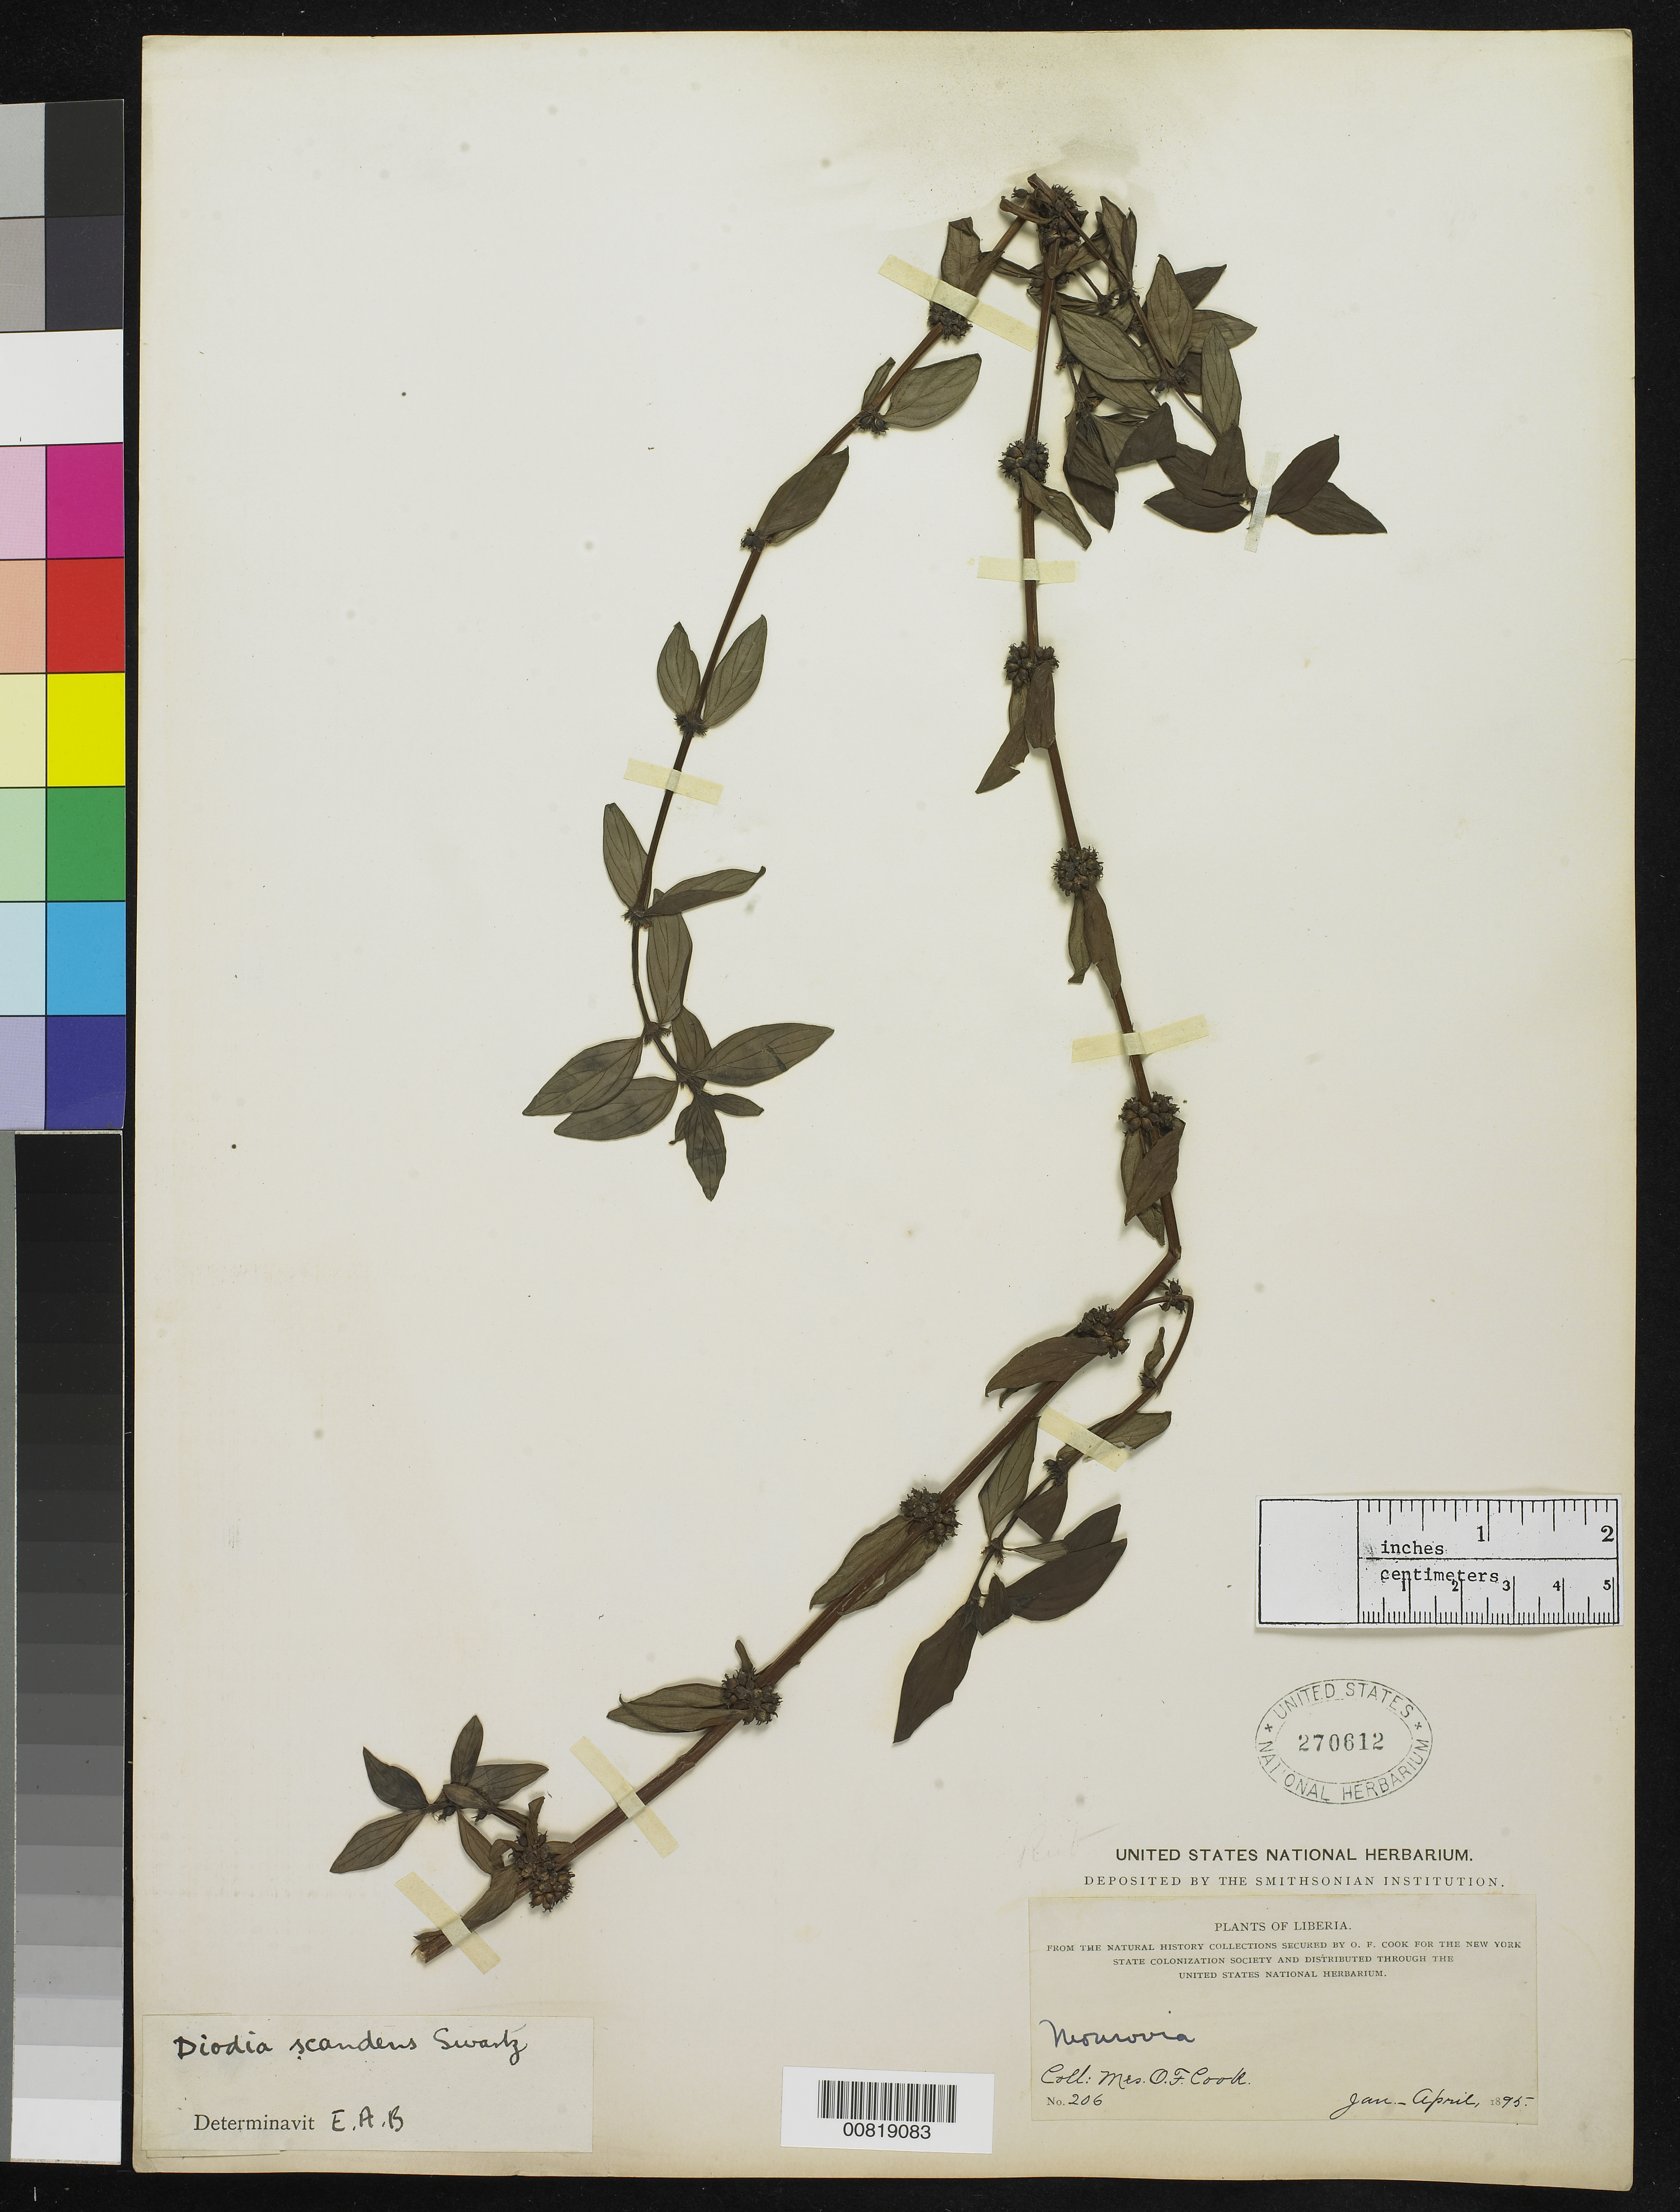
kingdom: Plantae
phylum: Tracheophyta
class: Magnoliopsida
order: Gentianales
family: Rubiaceae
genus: Diodia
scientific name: Diodia scandens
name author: Sw.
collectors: Alice C. Cook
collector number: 206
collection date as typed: Jan 1895 to -- Apr 1895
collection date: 1895-01/1895-04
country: Liberia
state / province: Montserrado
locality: Monrovia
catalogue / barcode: US 270612